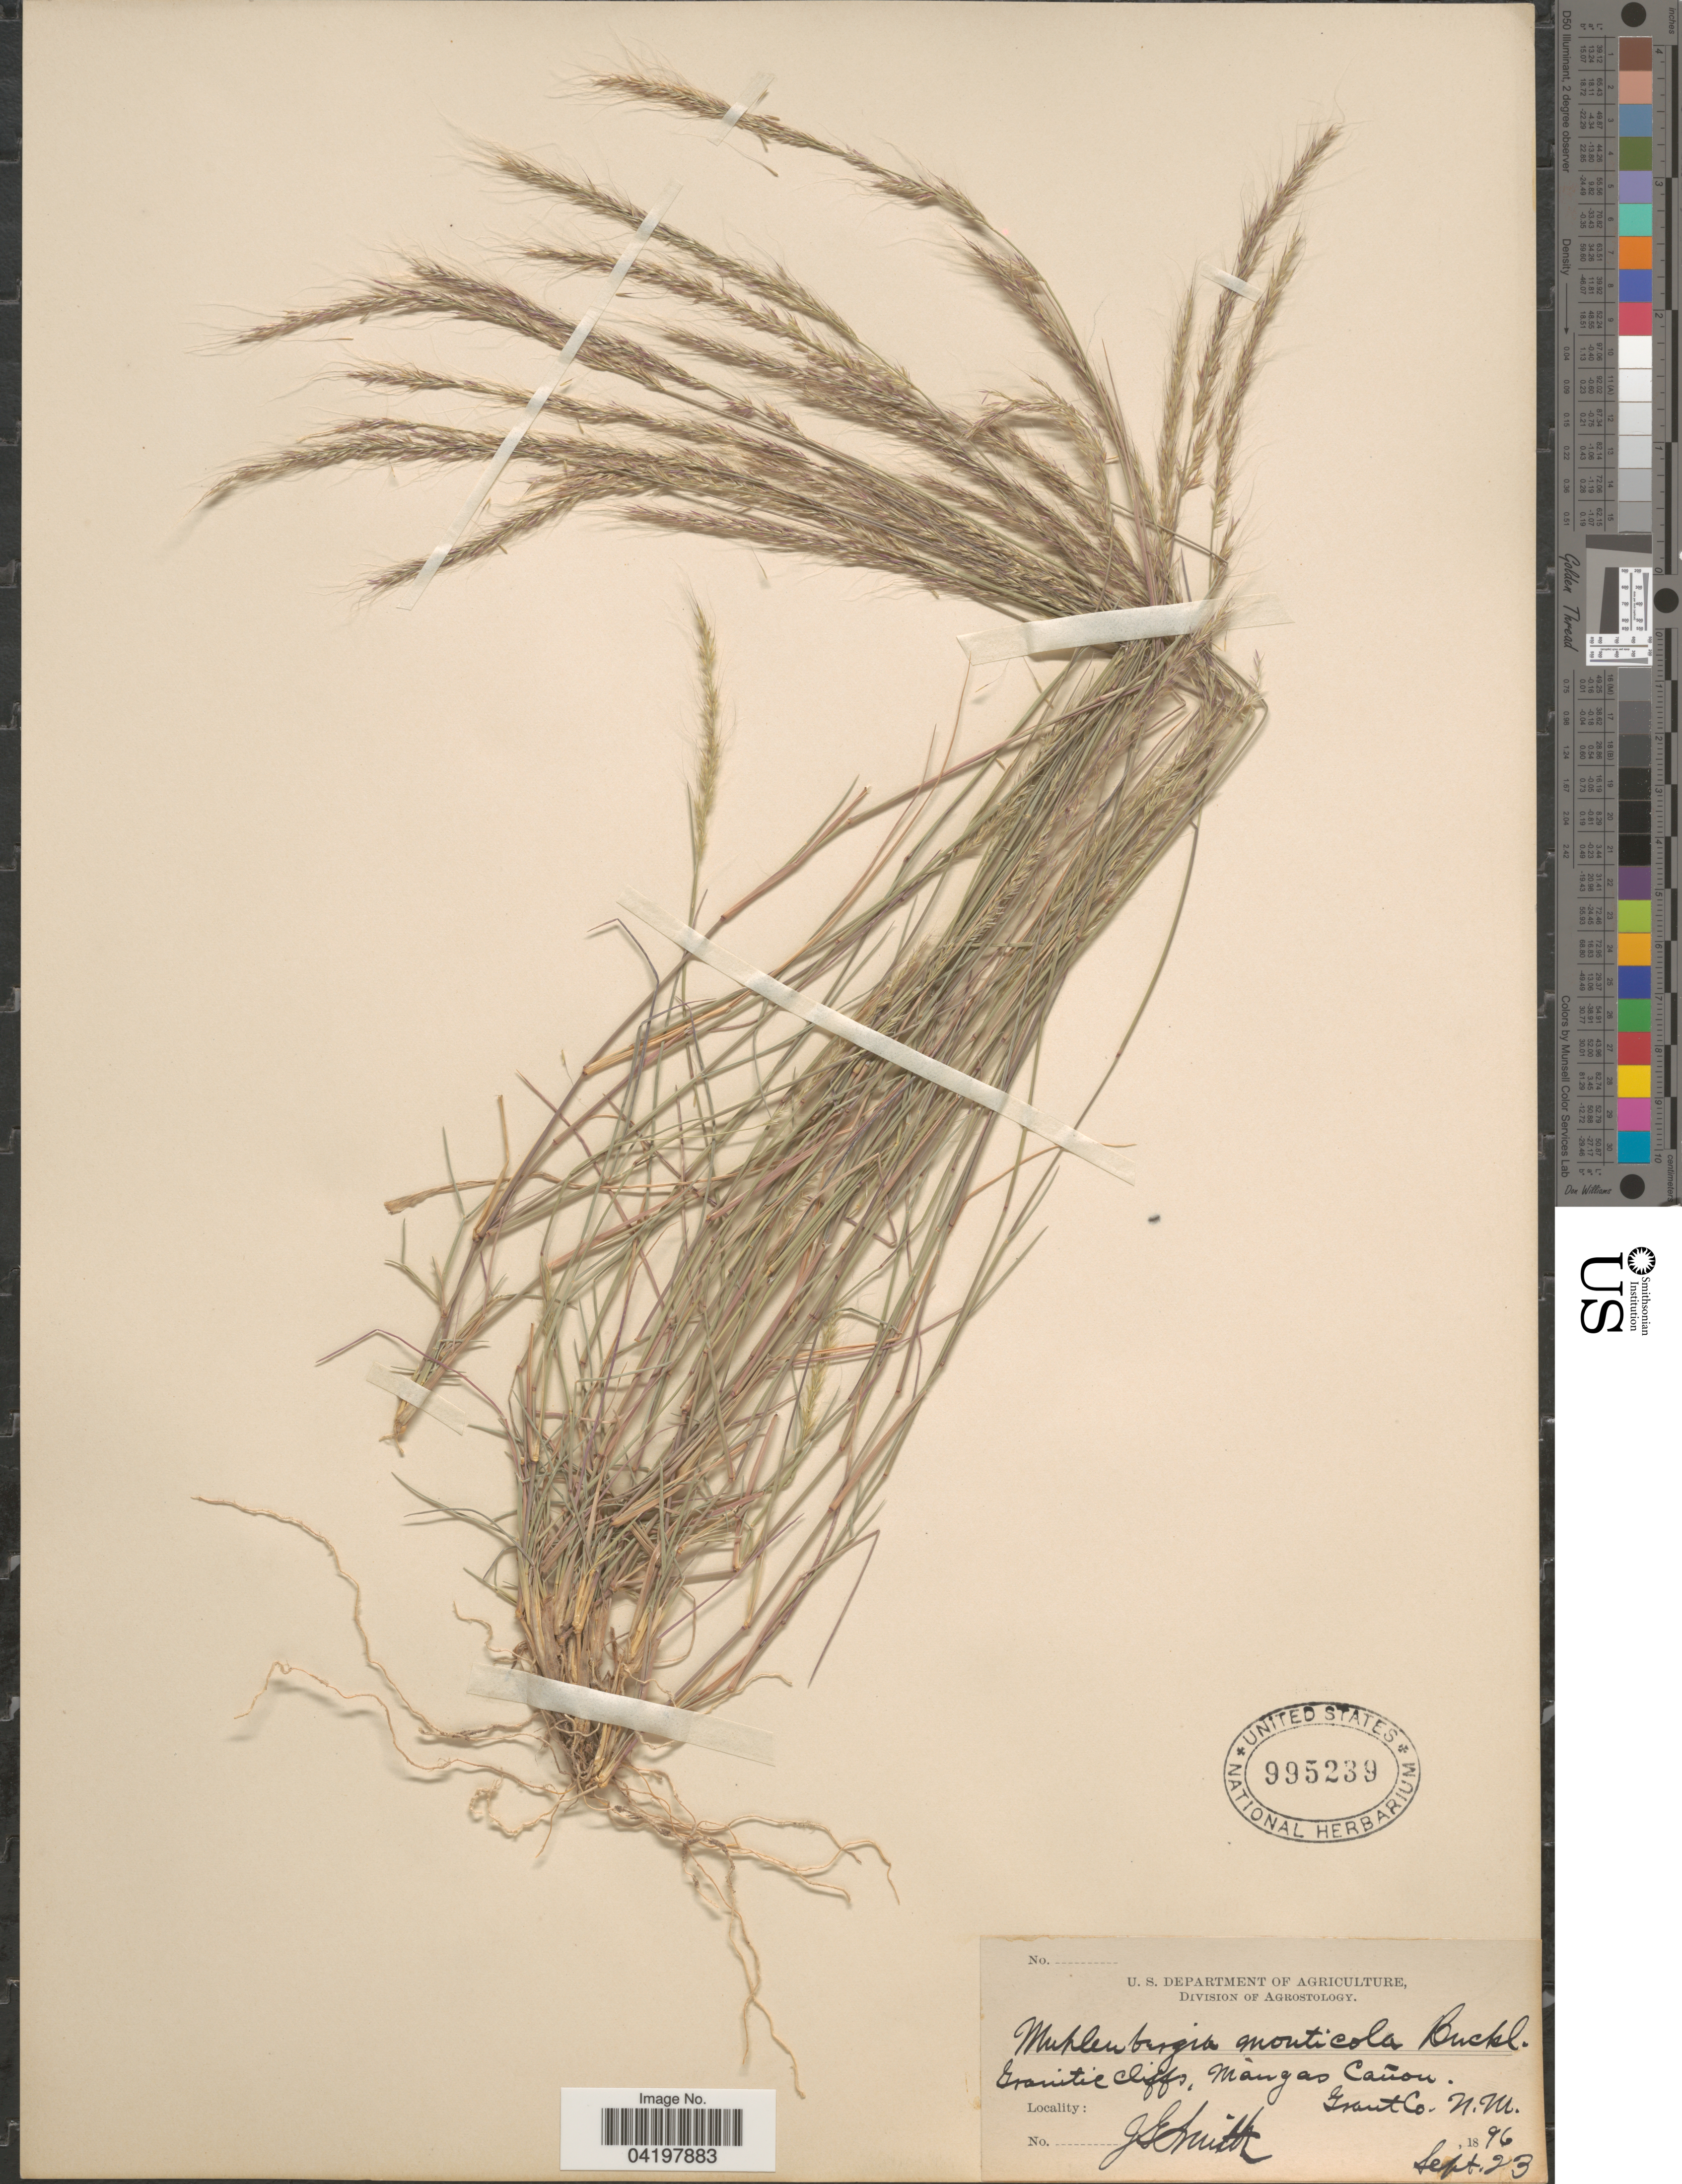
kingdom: Plantae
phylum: Tracheophyta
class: Liliopsida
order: Poales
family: Poaceae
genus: Muhlenbergia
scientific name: Muhlenbergia tenuifolia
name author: (Kunth) Kunth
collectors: J. G. Smith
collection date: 1896-09-23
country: United States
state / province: New Mexico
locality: Mangas Cañon. Grant Co.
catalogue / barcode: US 995239